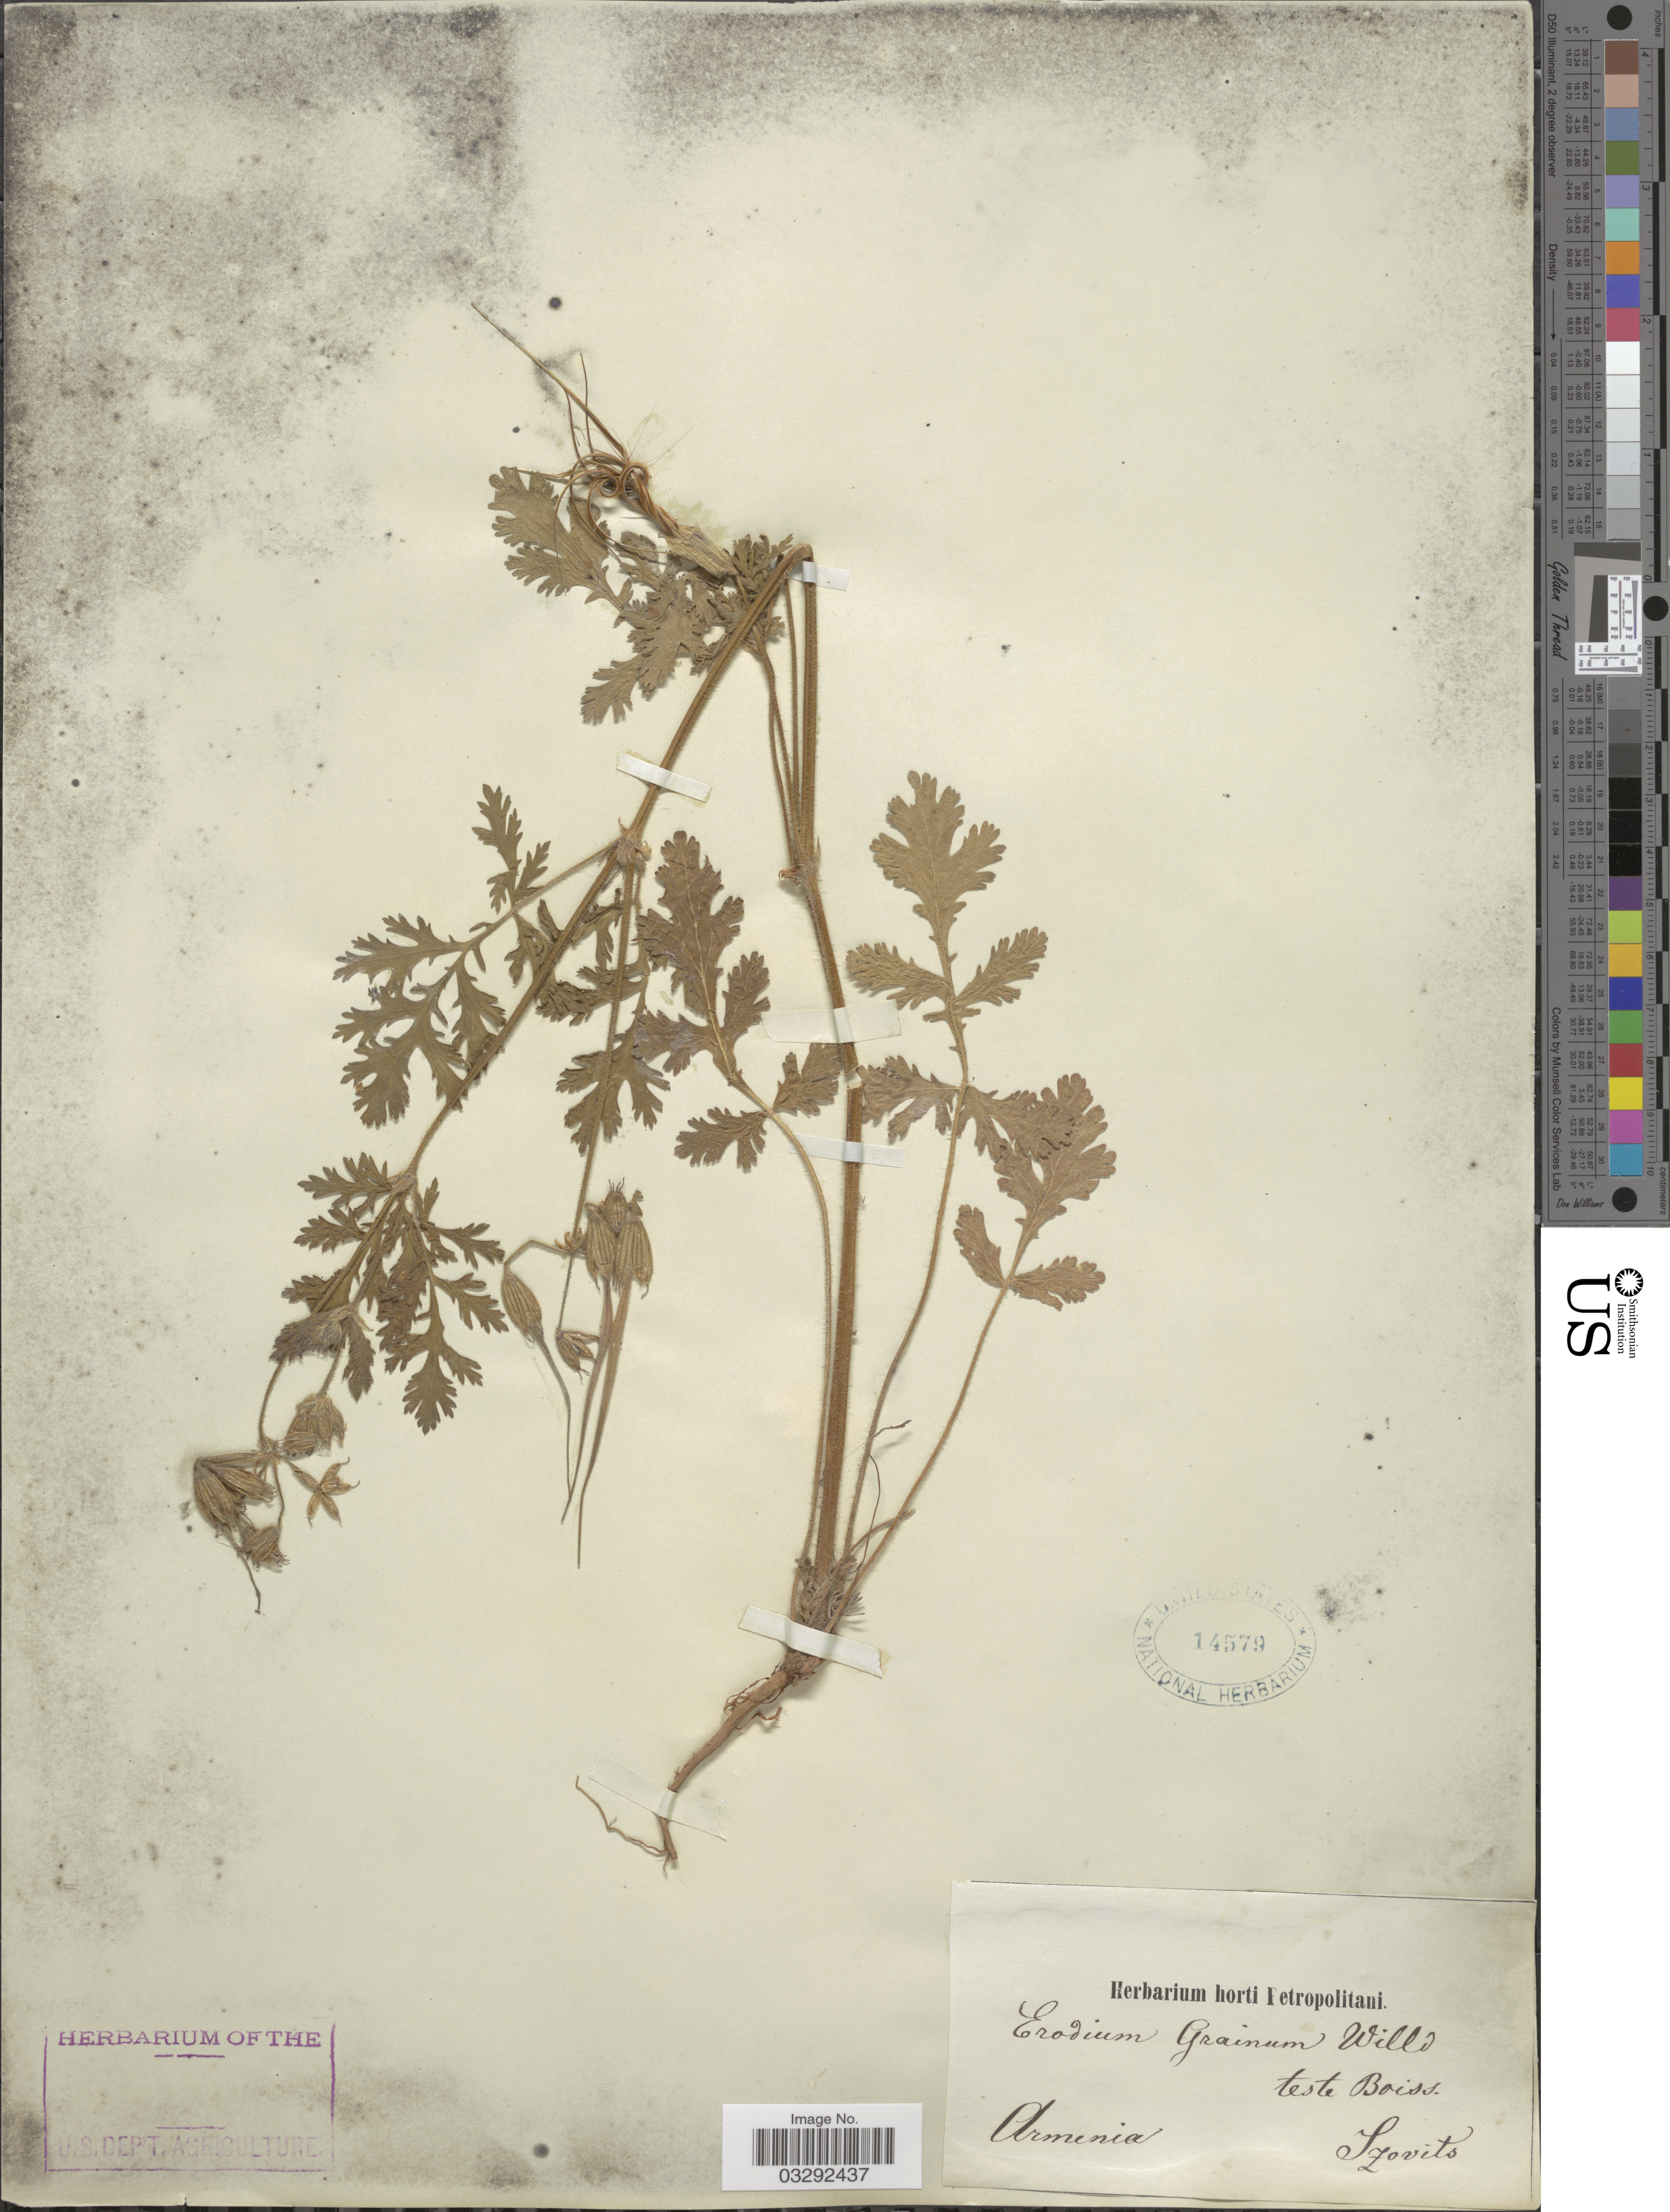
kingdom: Plantae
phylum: Tracheophyta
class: Magnoliopsida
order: Geraniales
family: Geraniaceae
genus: Erodium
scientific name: Erodium gruinum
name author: L'Hér. ex Aiton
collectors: Szovits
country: Armenia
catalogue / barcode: US 14579